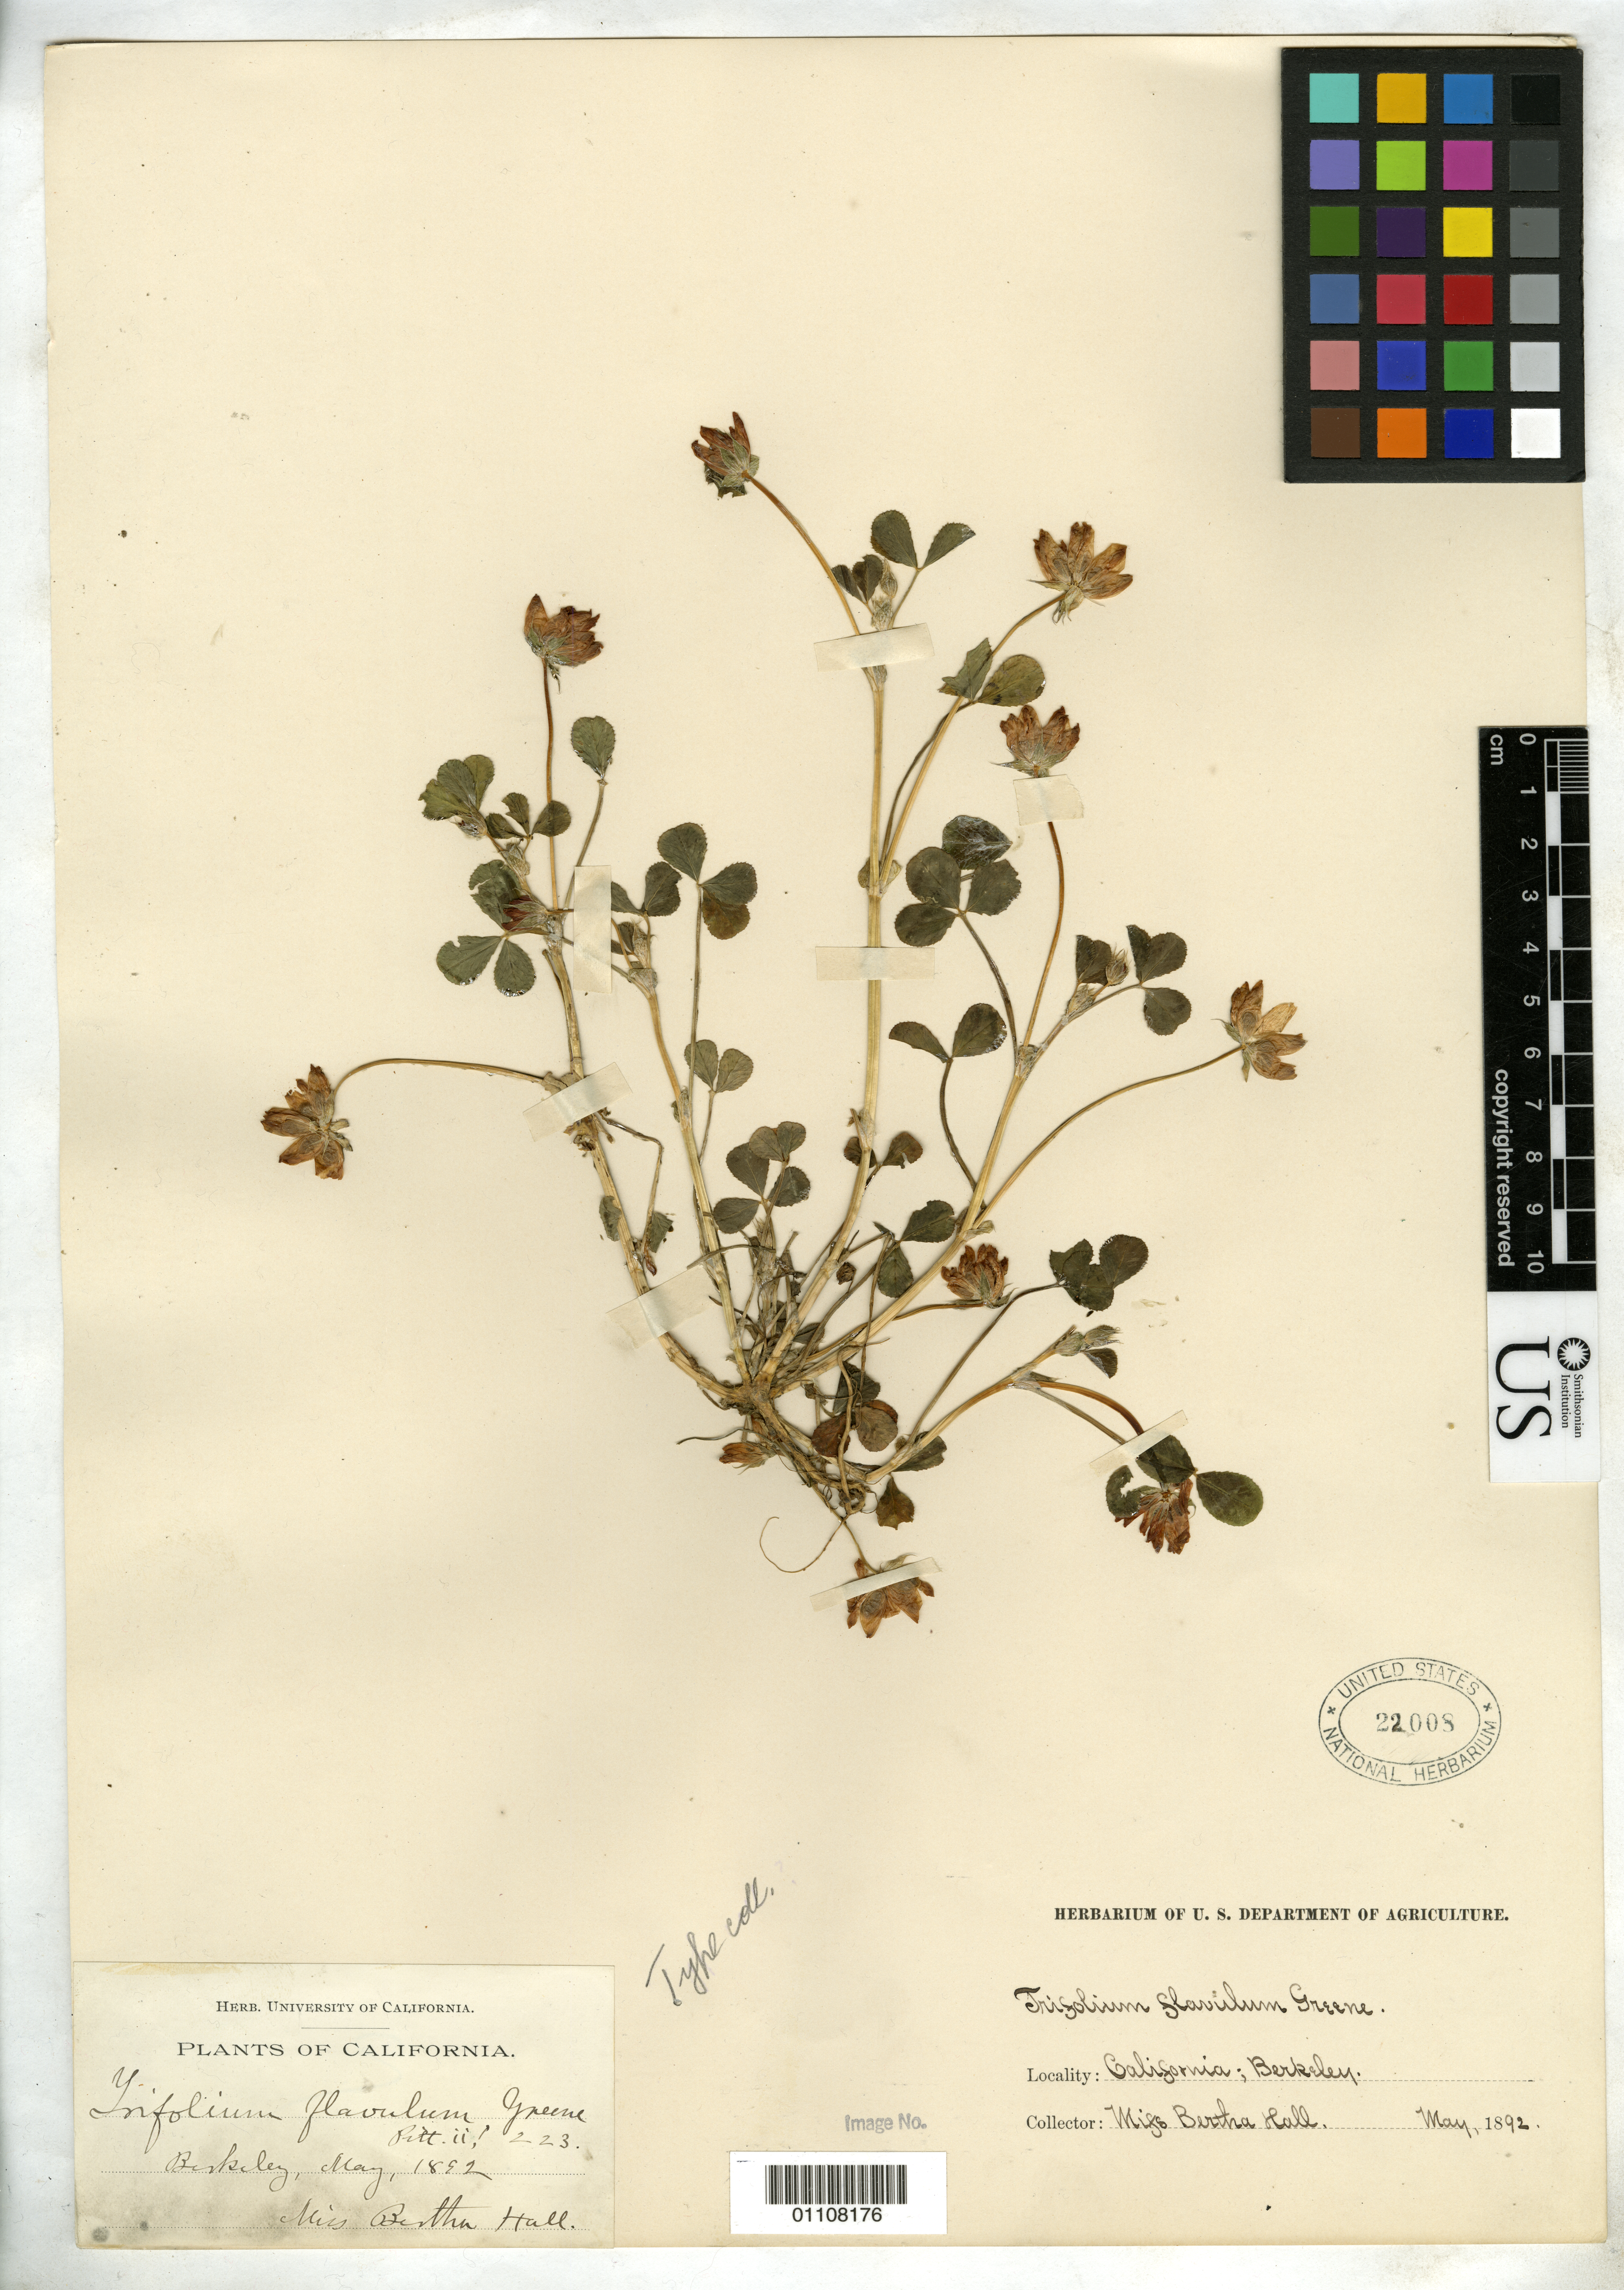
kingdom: Plantae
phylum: Tracheophyta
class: Magnoliopsida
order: Fabales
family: Fabaceae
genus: Trifolium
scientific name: Trifolium flavulum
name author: Greene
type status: Type Collection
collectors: B. Hall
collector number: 223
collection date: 1892-05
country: United States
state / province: California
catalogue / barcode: US 22008